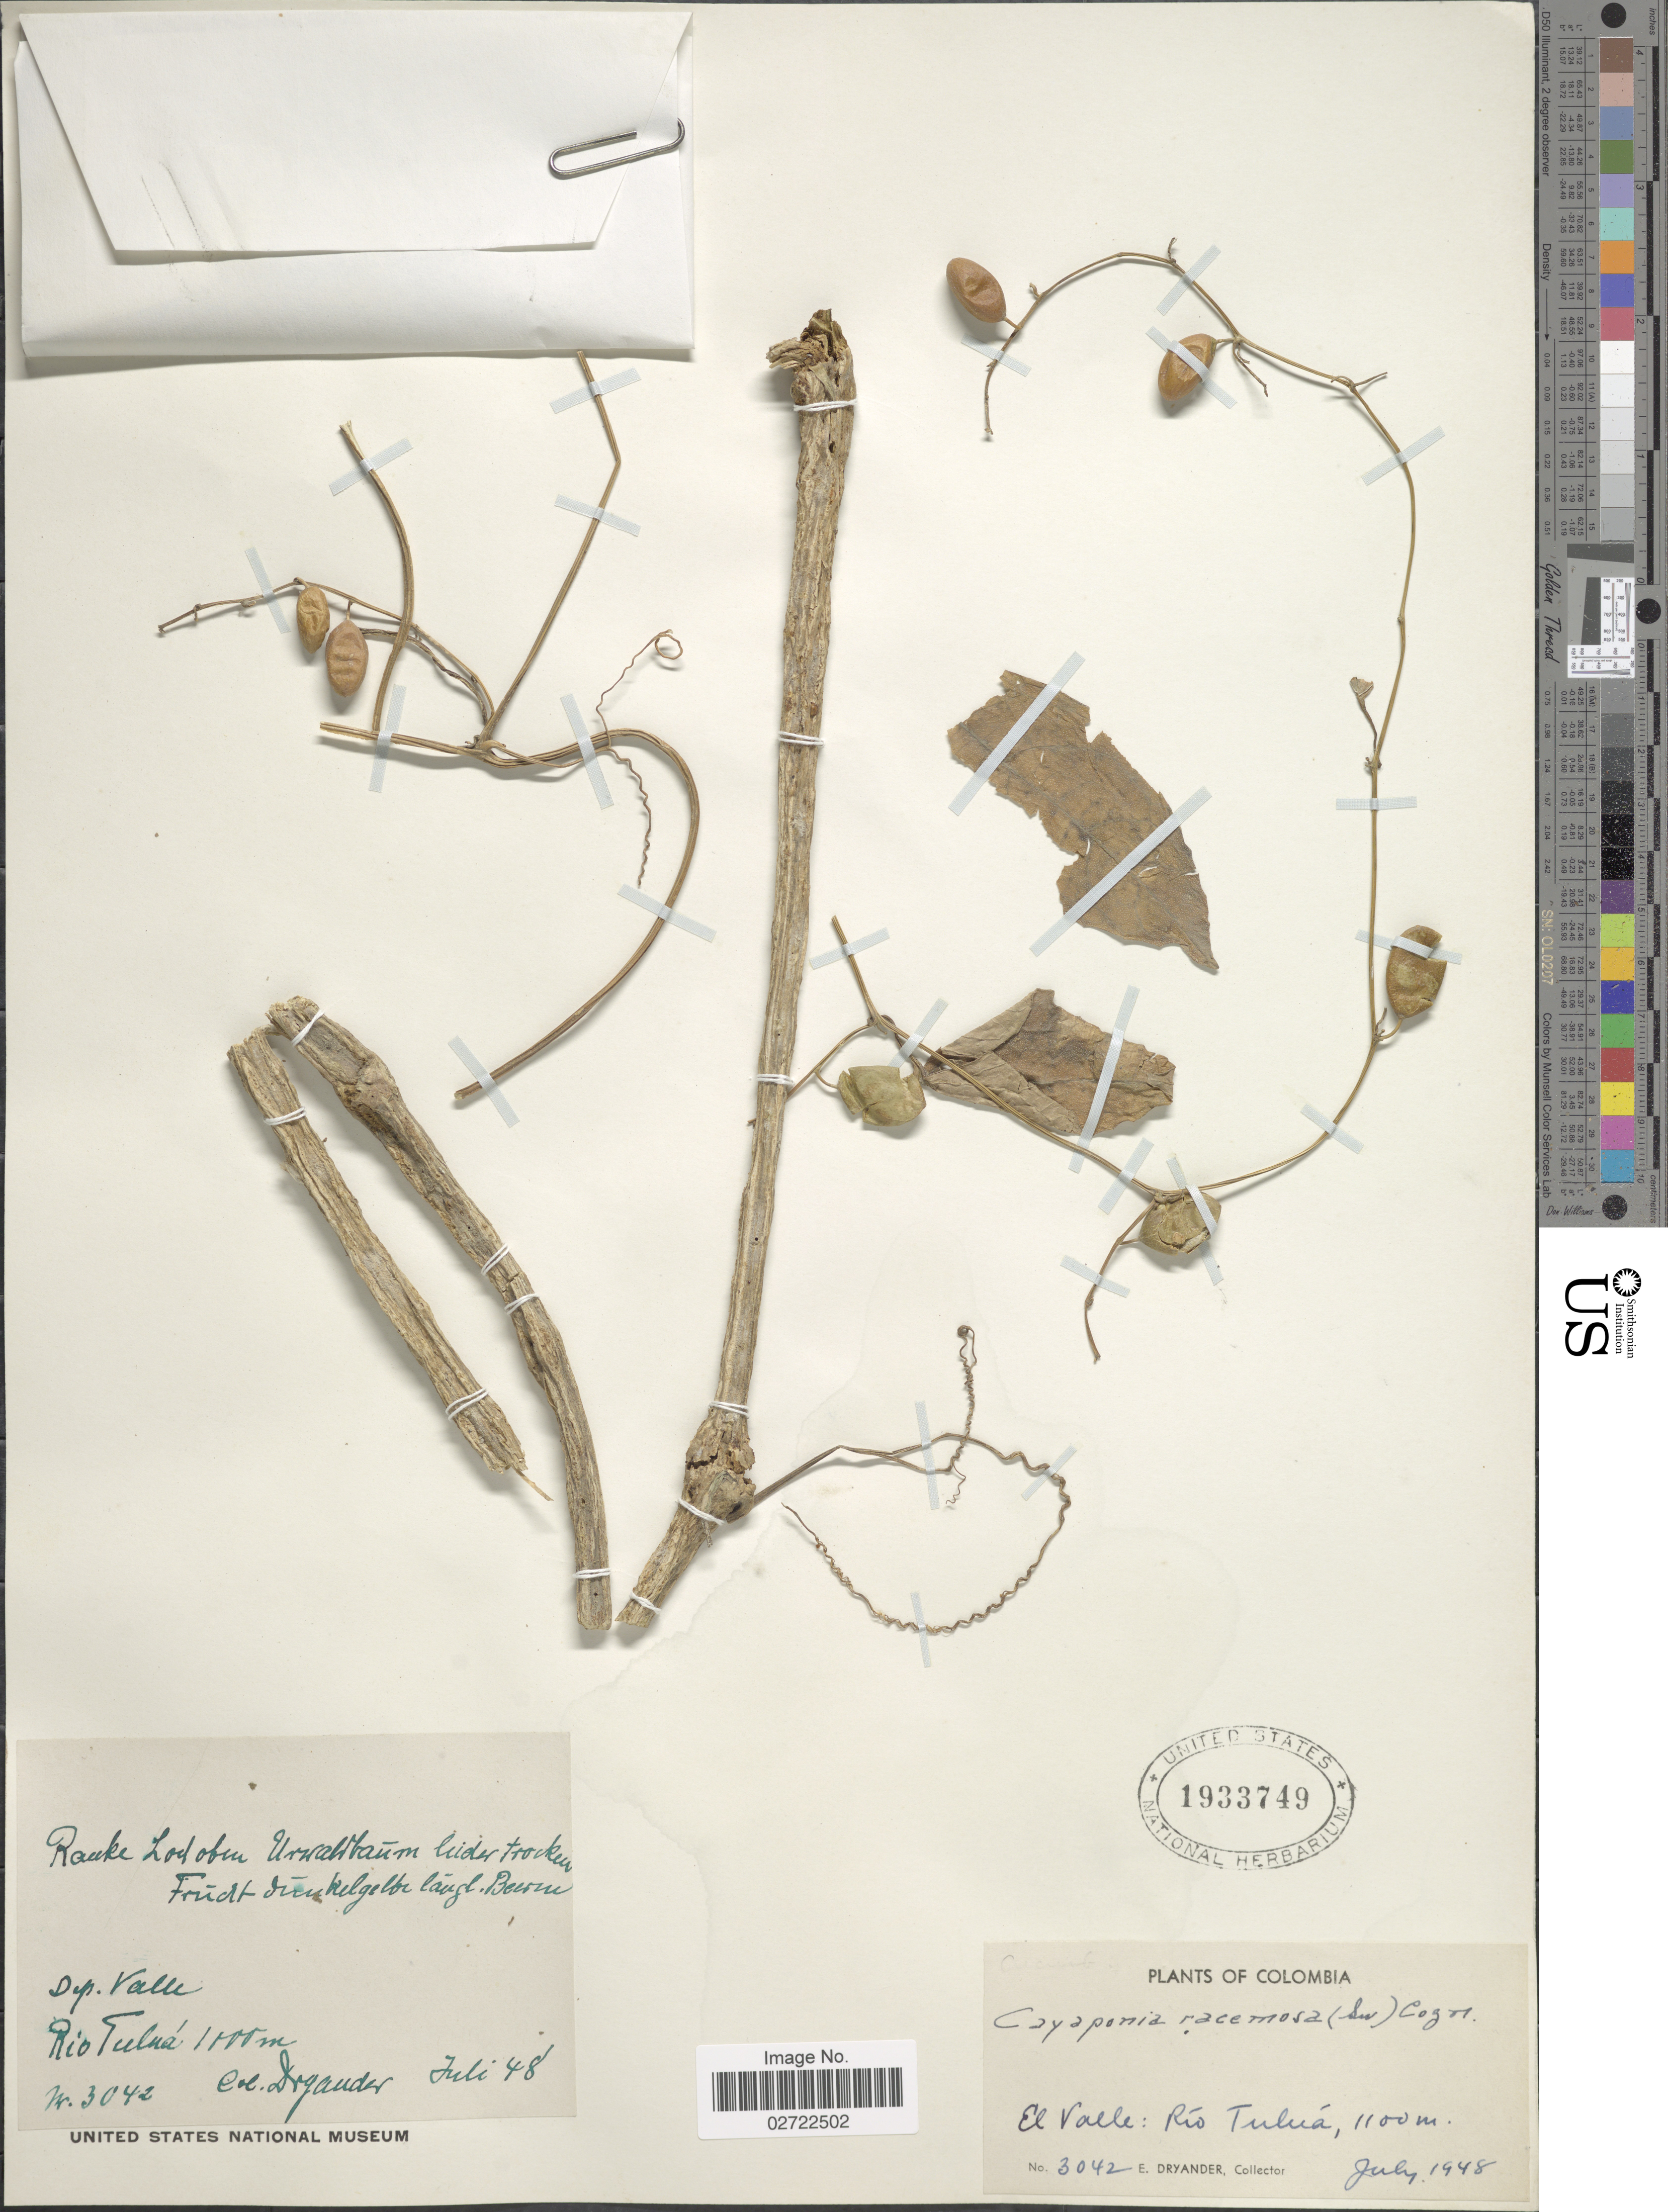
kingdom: Plantae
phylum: Tracheophyta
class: Magnoliopsida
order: Cucurbitales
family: Cucurbitaceae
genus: Cayaponia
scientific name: Cayaponia racemosa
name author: (Mill.) Cogn.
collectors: E. Dryander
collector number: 3042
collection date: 1948-07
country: Colombia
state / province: Valle del Cauca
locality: El Valle: Rio Tulua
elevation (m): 1100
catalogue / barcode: US 1933749